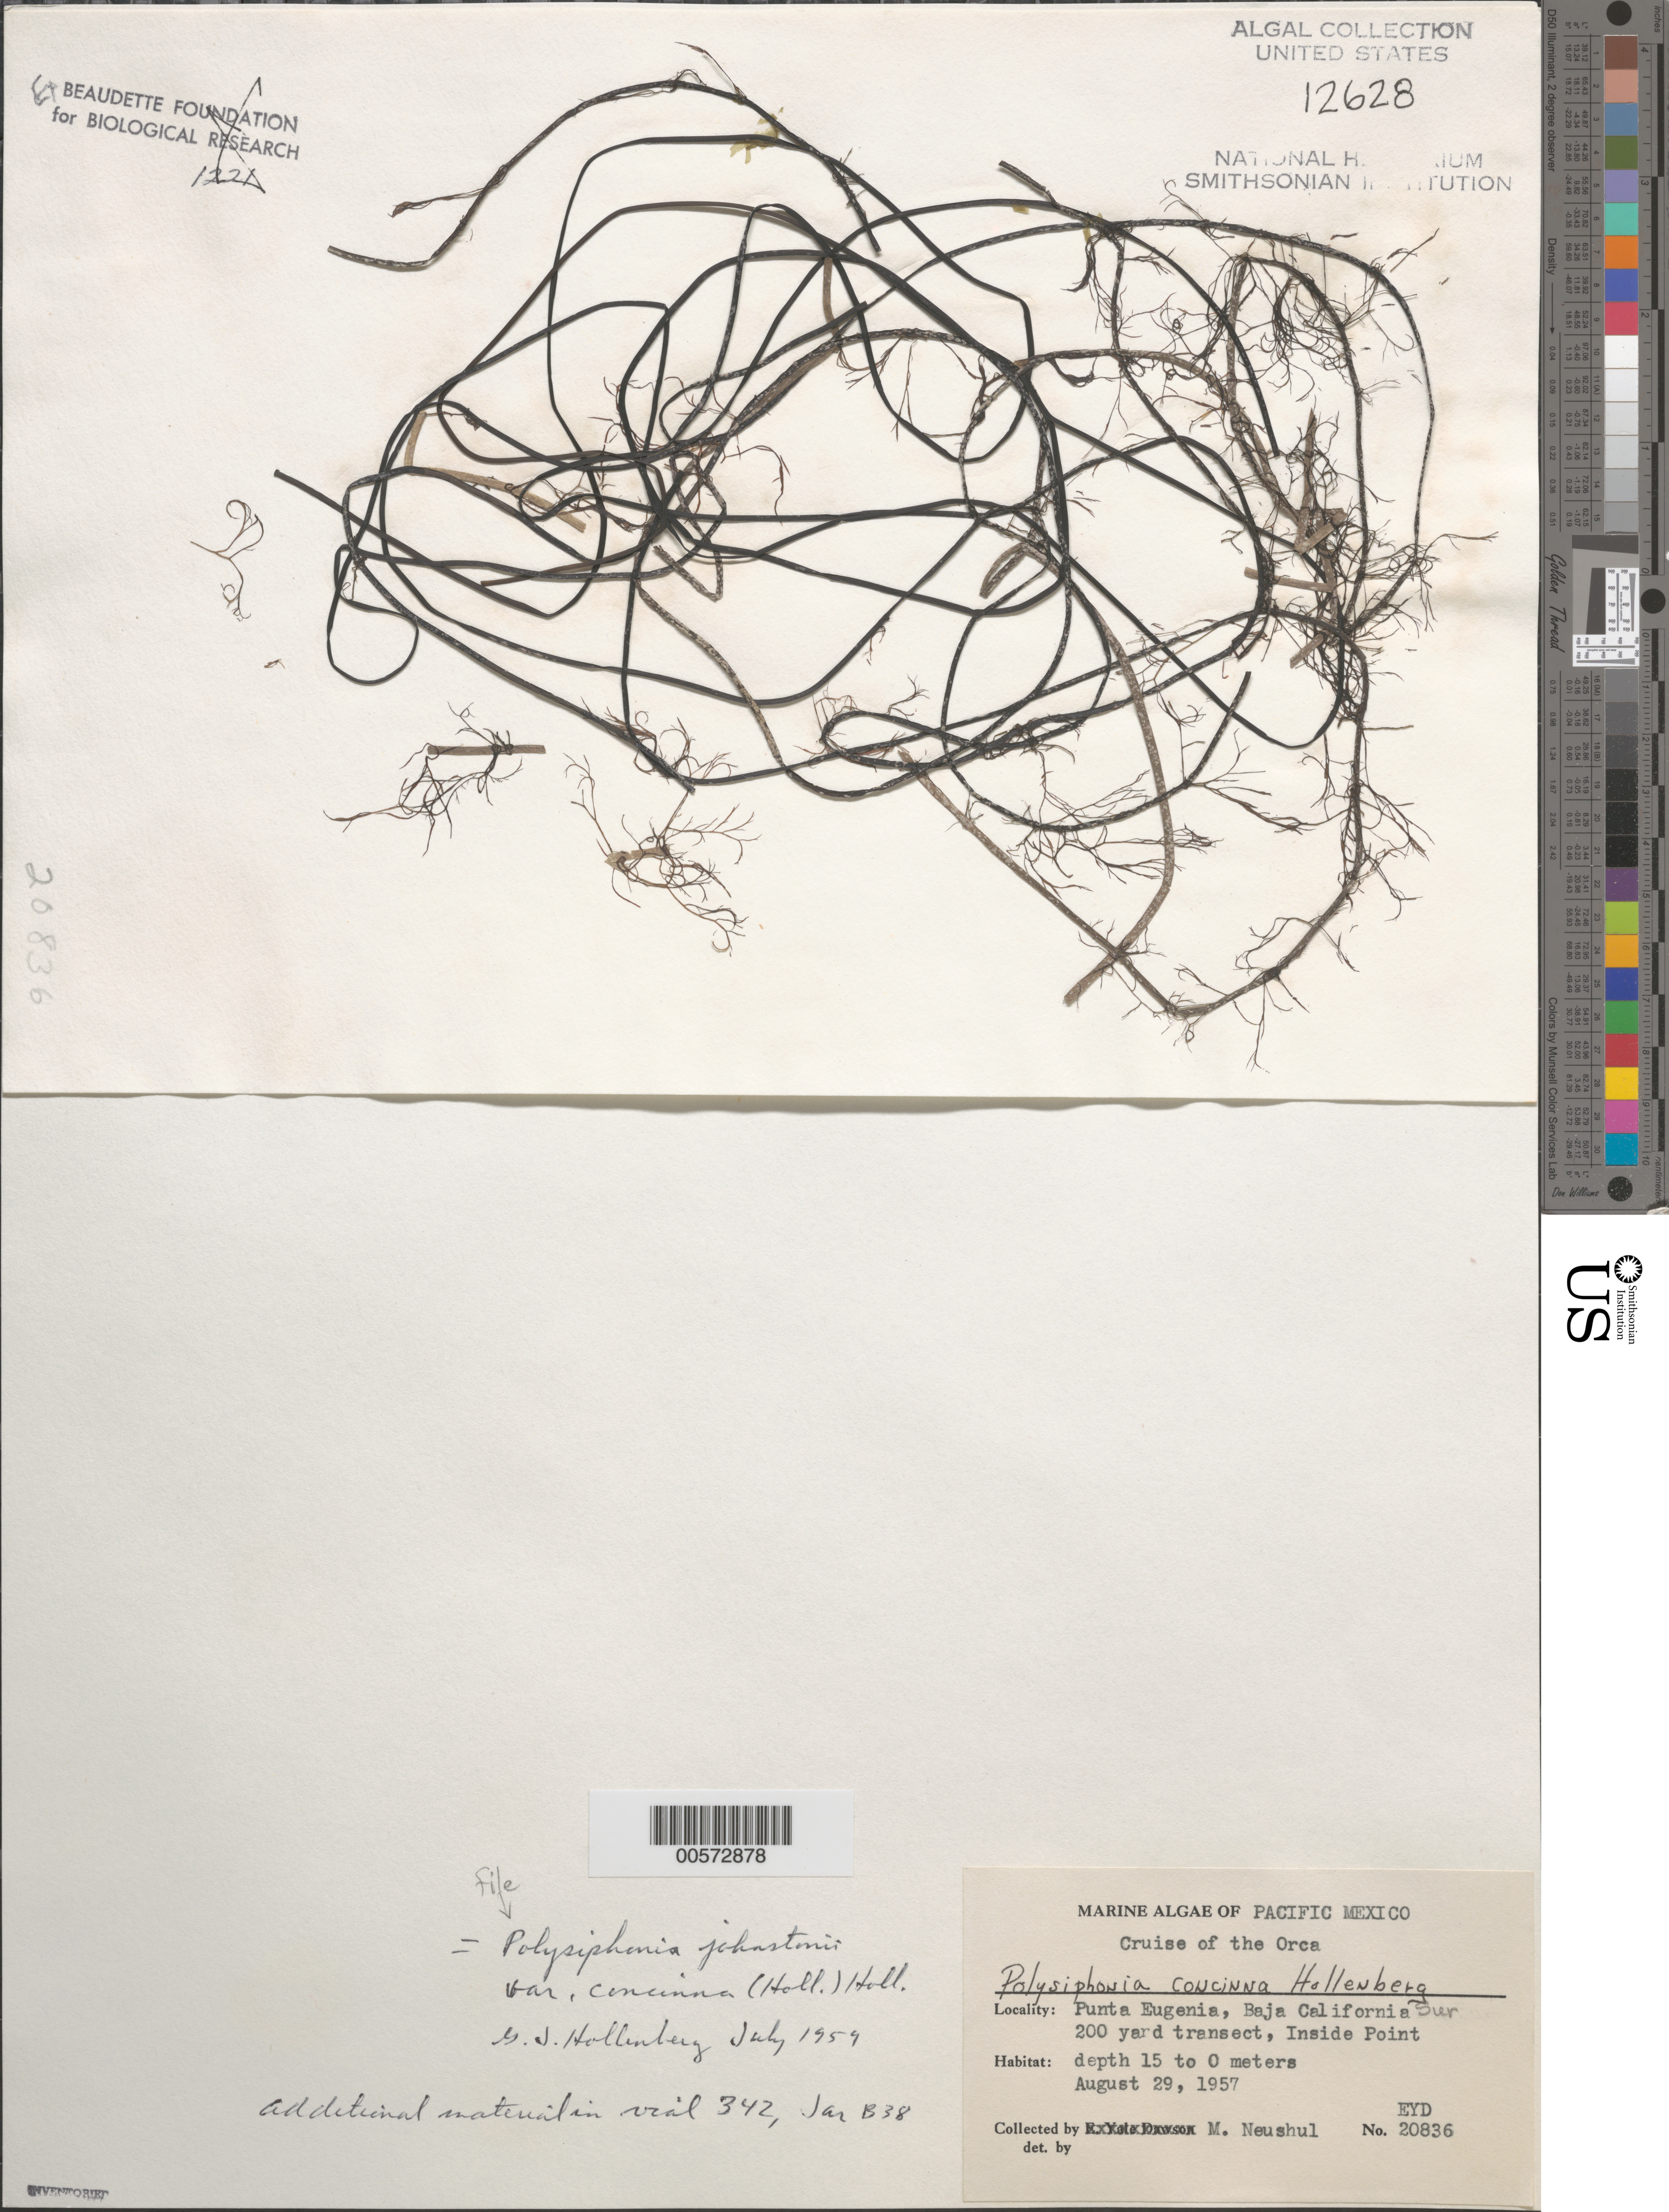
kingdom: Plantae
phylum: Rhodophyta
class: Florideophyceae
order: Ceramiales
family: Rhodomelaceae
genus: Melanothamnus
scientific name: Melanothamnus johnstonii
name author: (Setchell & N.L. Gardner) Diaz-Tapia & Maggs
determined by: Algae name updating Project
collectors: M. Neushul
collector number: EYD 20836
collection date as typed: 29 Aug 1957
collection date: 1957-08-29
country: Mexico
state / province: Baja California Sur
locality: Punta Eugenia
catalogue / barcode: US 12628